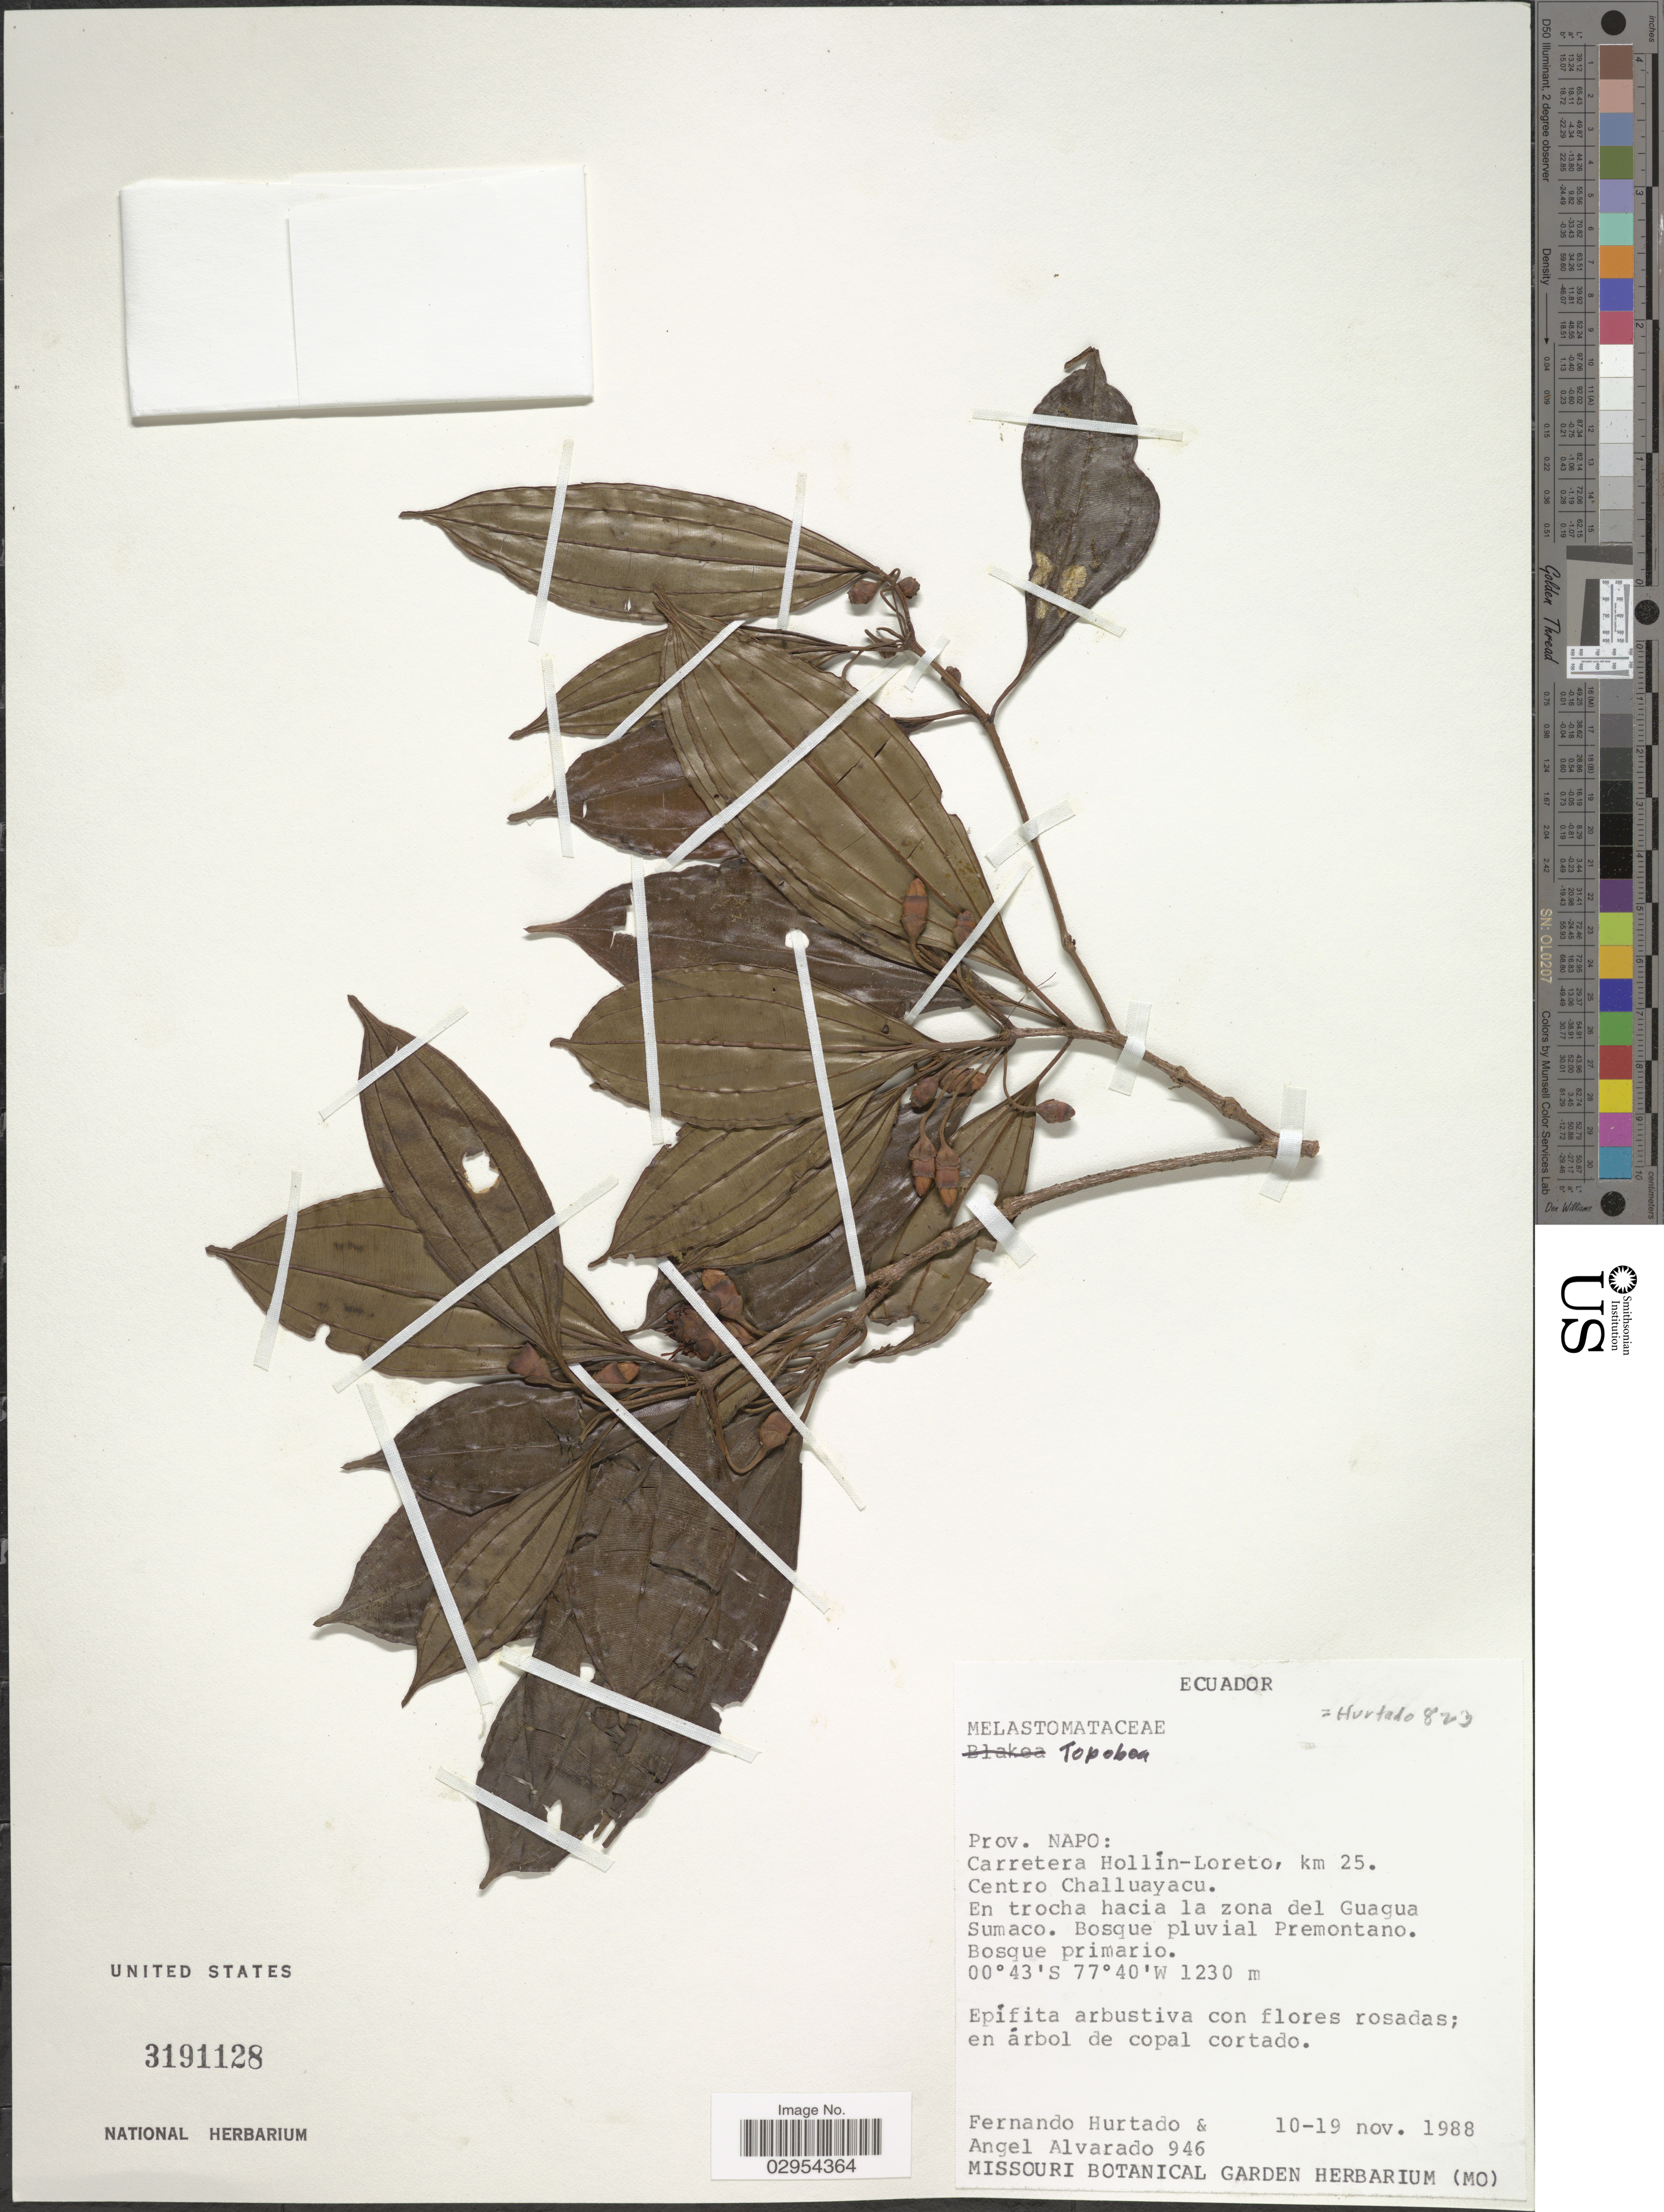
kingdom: Plantae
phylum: Tracheophyta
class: Magnoliopsida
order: Myrtales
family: Melastomataceae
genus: Topobea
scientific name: Topobea sp.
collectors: F. Hurtado & A. Alvarado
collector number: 946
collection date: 1988-11-10/1988-11-19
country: Ecuador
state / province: Napo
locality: Carretera Hollín-Loreto, km 25. Centro Challuayacu. En trocha hacia la zona del Guagua Sumaco.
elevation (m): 1230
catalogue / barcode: US 3191128